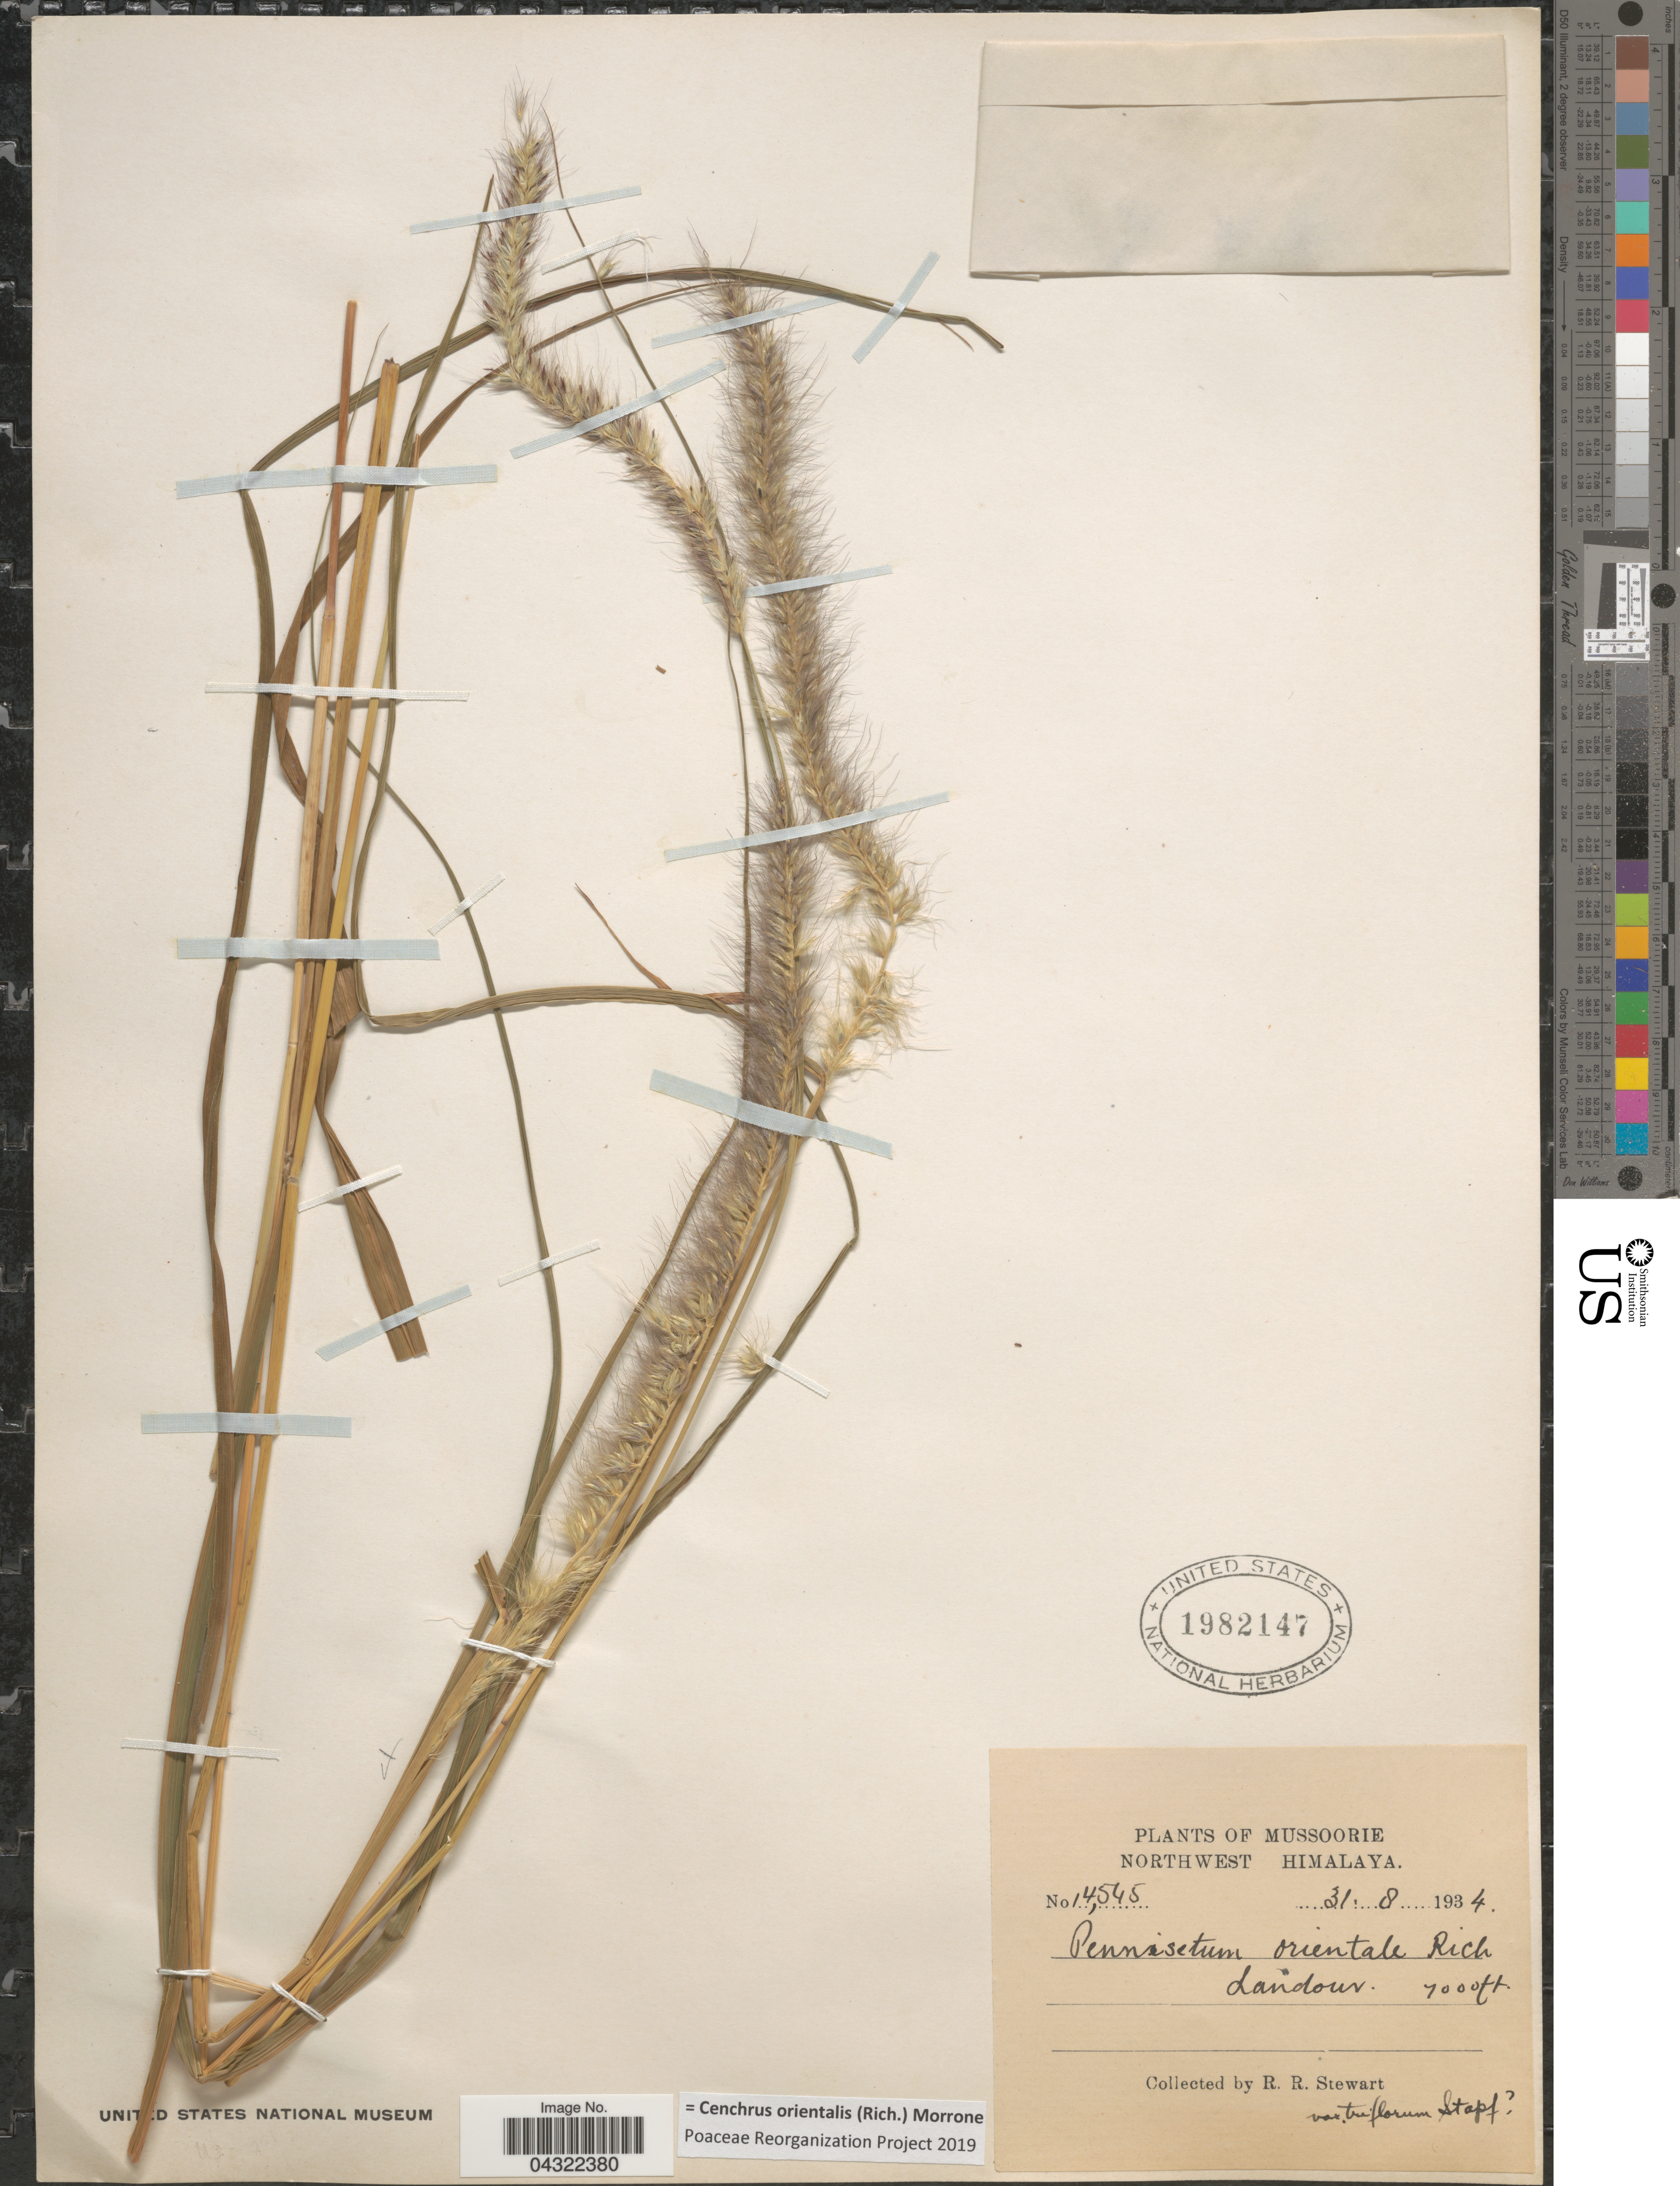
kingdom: Plantae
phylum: Tracheophyta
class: Liliopsida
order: Poales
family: Poaceae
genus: Cenchrus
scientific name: Cenchrus orientalis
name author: (Rich.) Morrone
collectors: R. Stewart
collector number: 14545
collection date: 1934-08-31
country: India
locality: Mussoorie. Northwest Himalaya. Landour.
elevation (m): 2134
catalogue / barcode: US 1982147